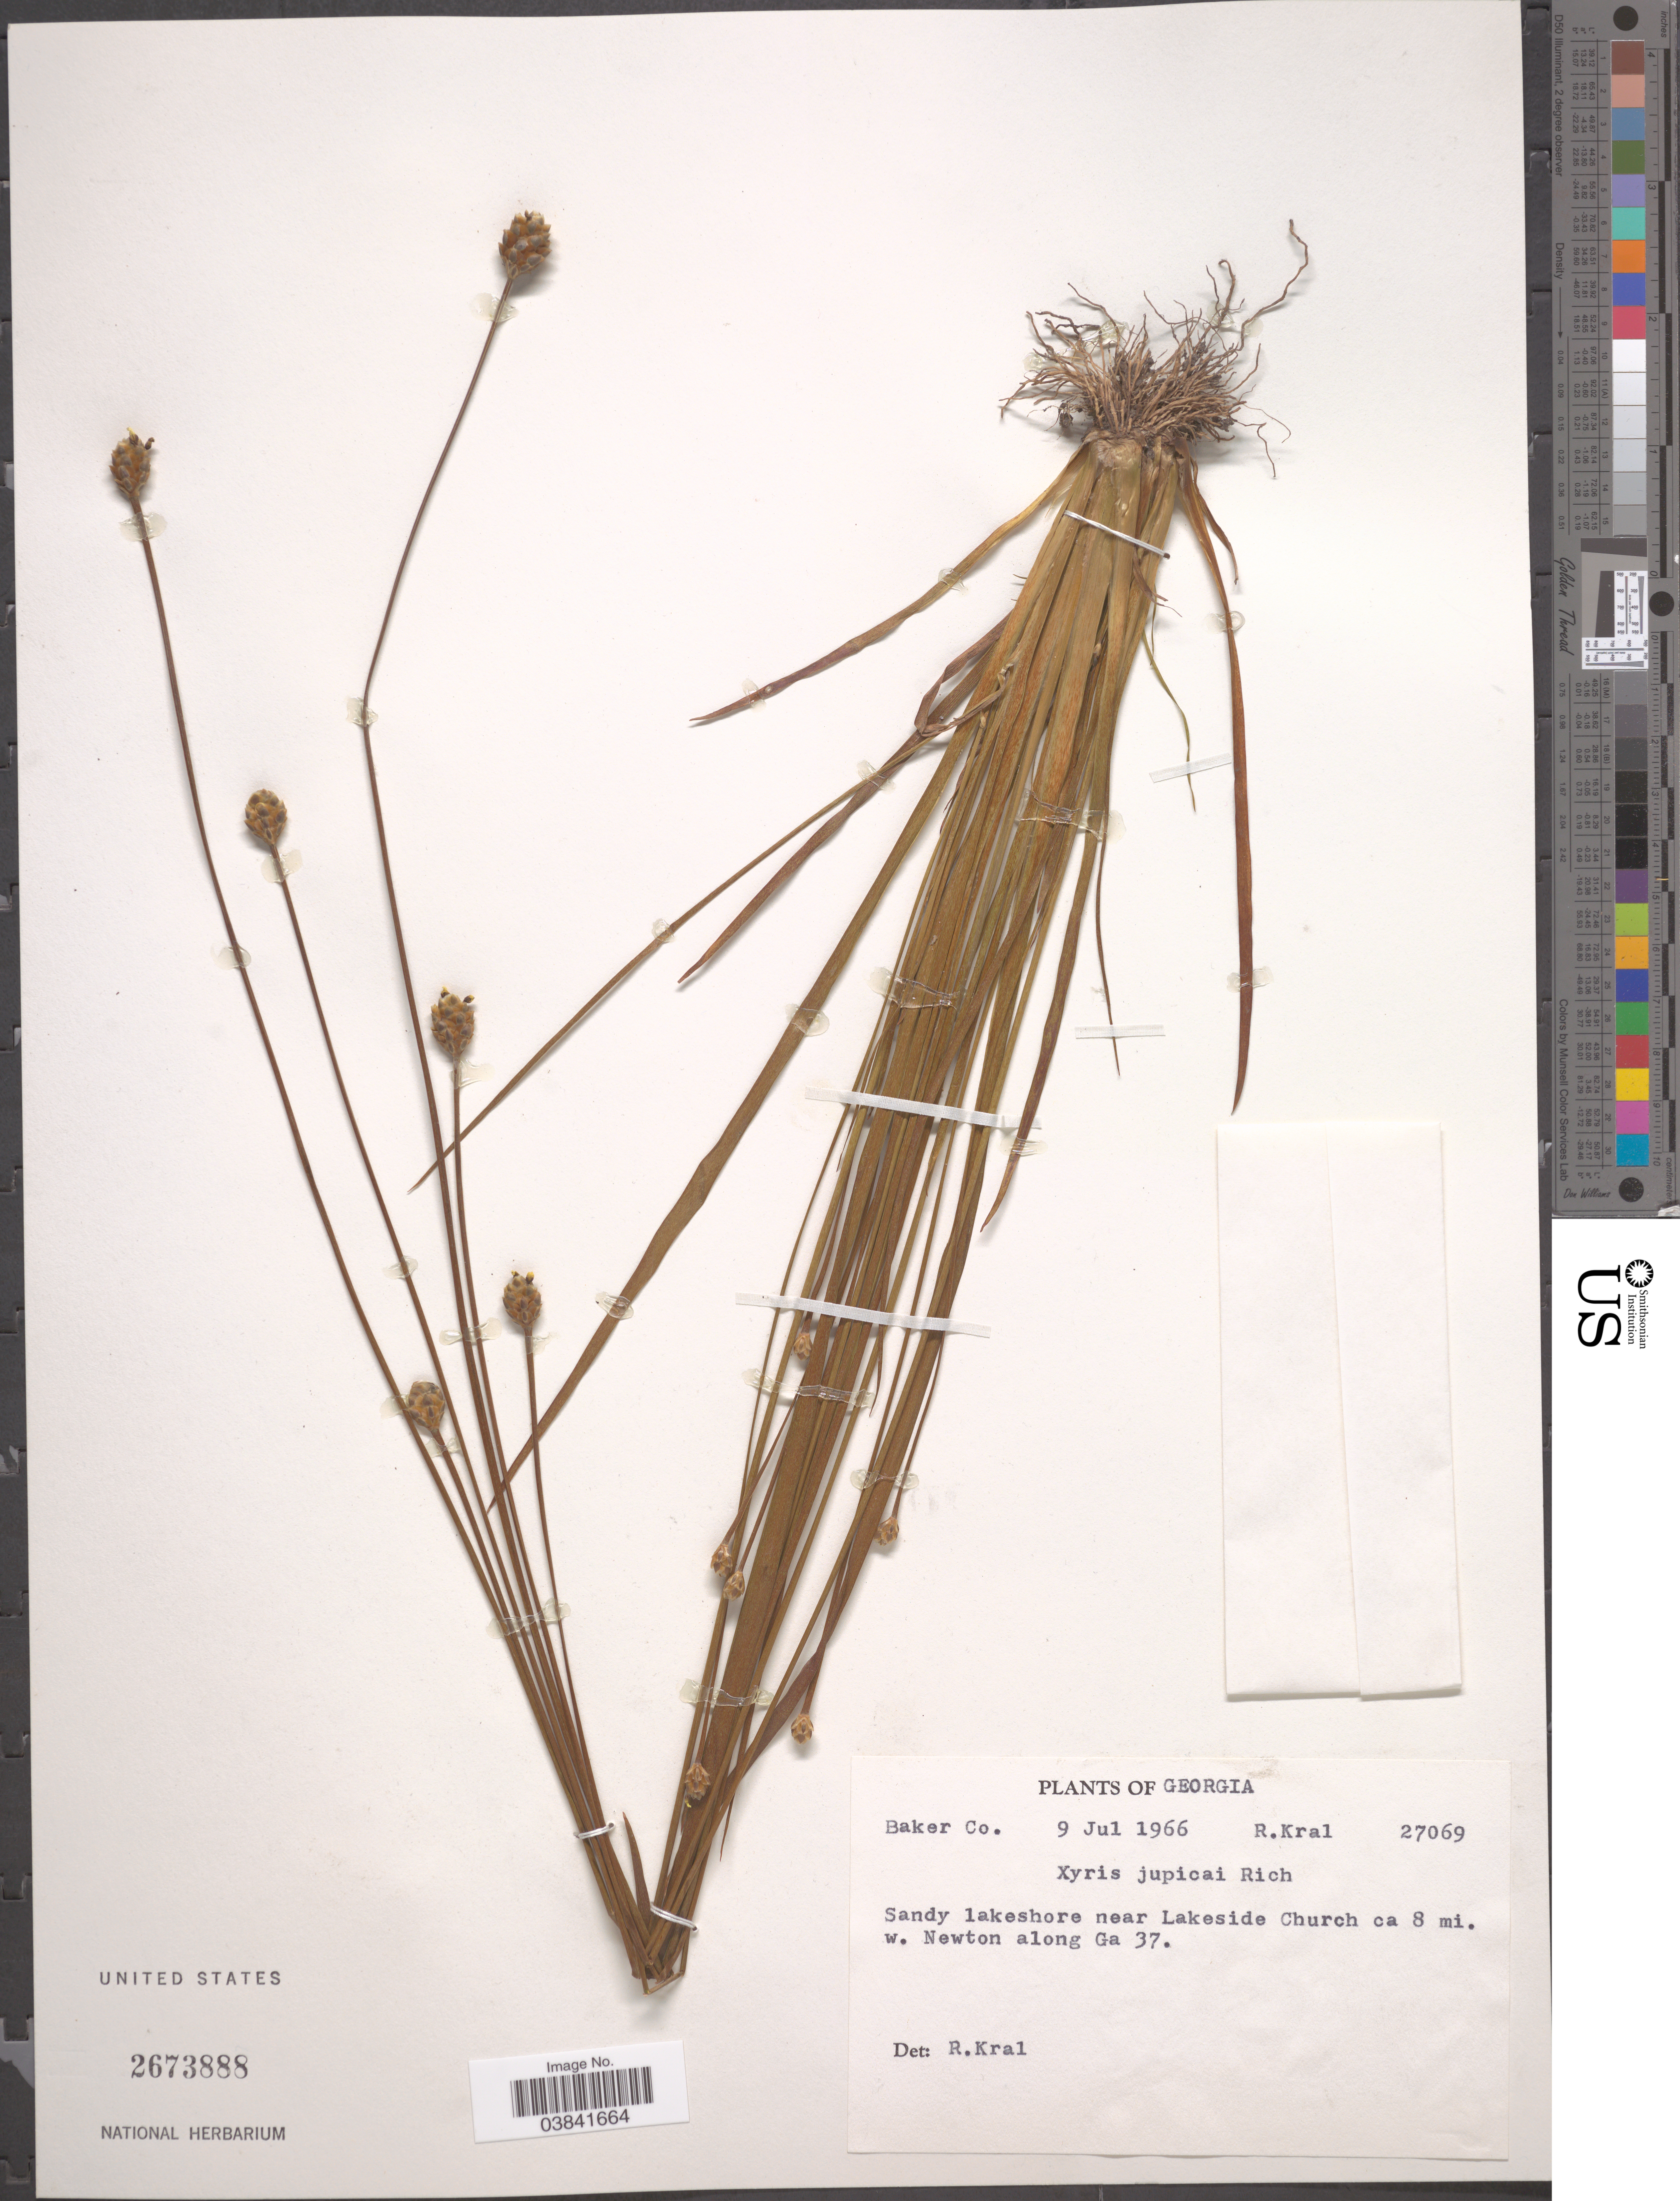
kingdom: Plantae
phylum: Tracheophyta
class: Liliopsida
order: Poales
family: Xyridaceae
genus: Xyris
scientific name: Xyris jupicai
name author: Rich.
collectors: R. Kral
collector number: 27069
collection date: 1966-07-09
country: United States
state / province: Georgia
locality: Baker Co. Sandy lakeshore near Lakeside Church ca 8 mi. w. Newton along Ga 37.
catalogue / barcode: US 2673888